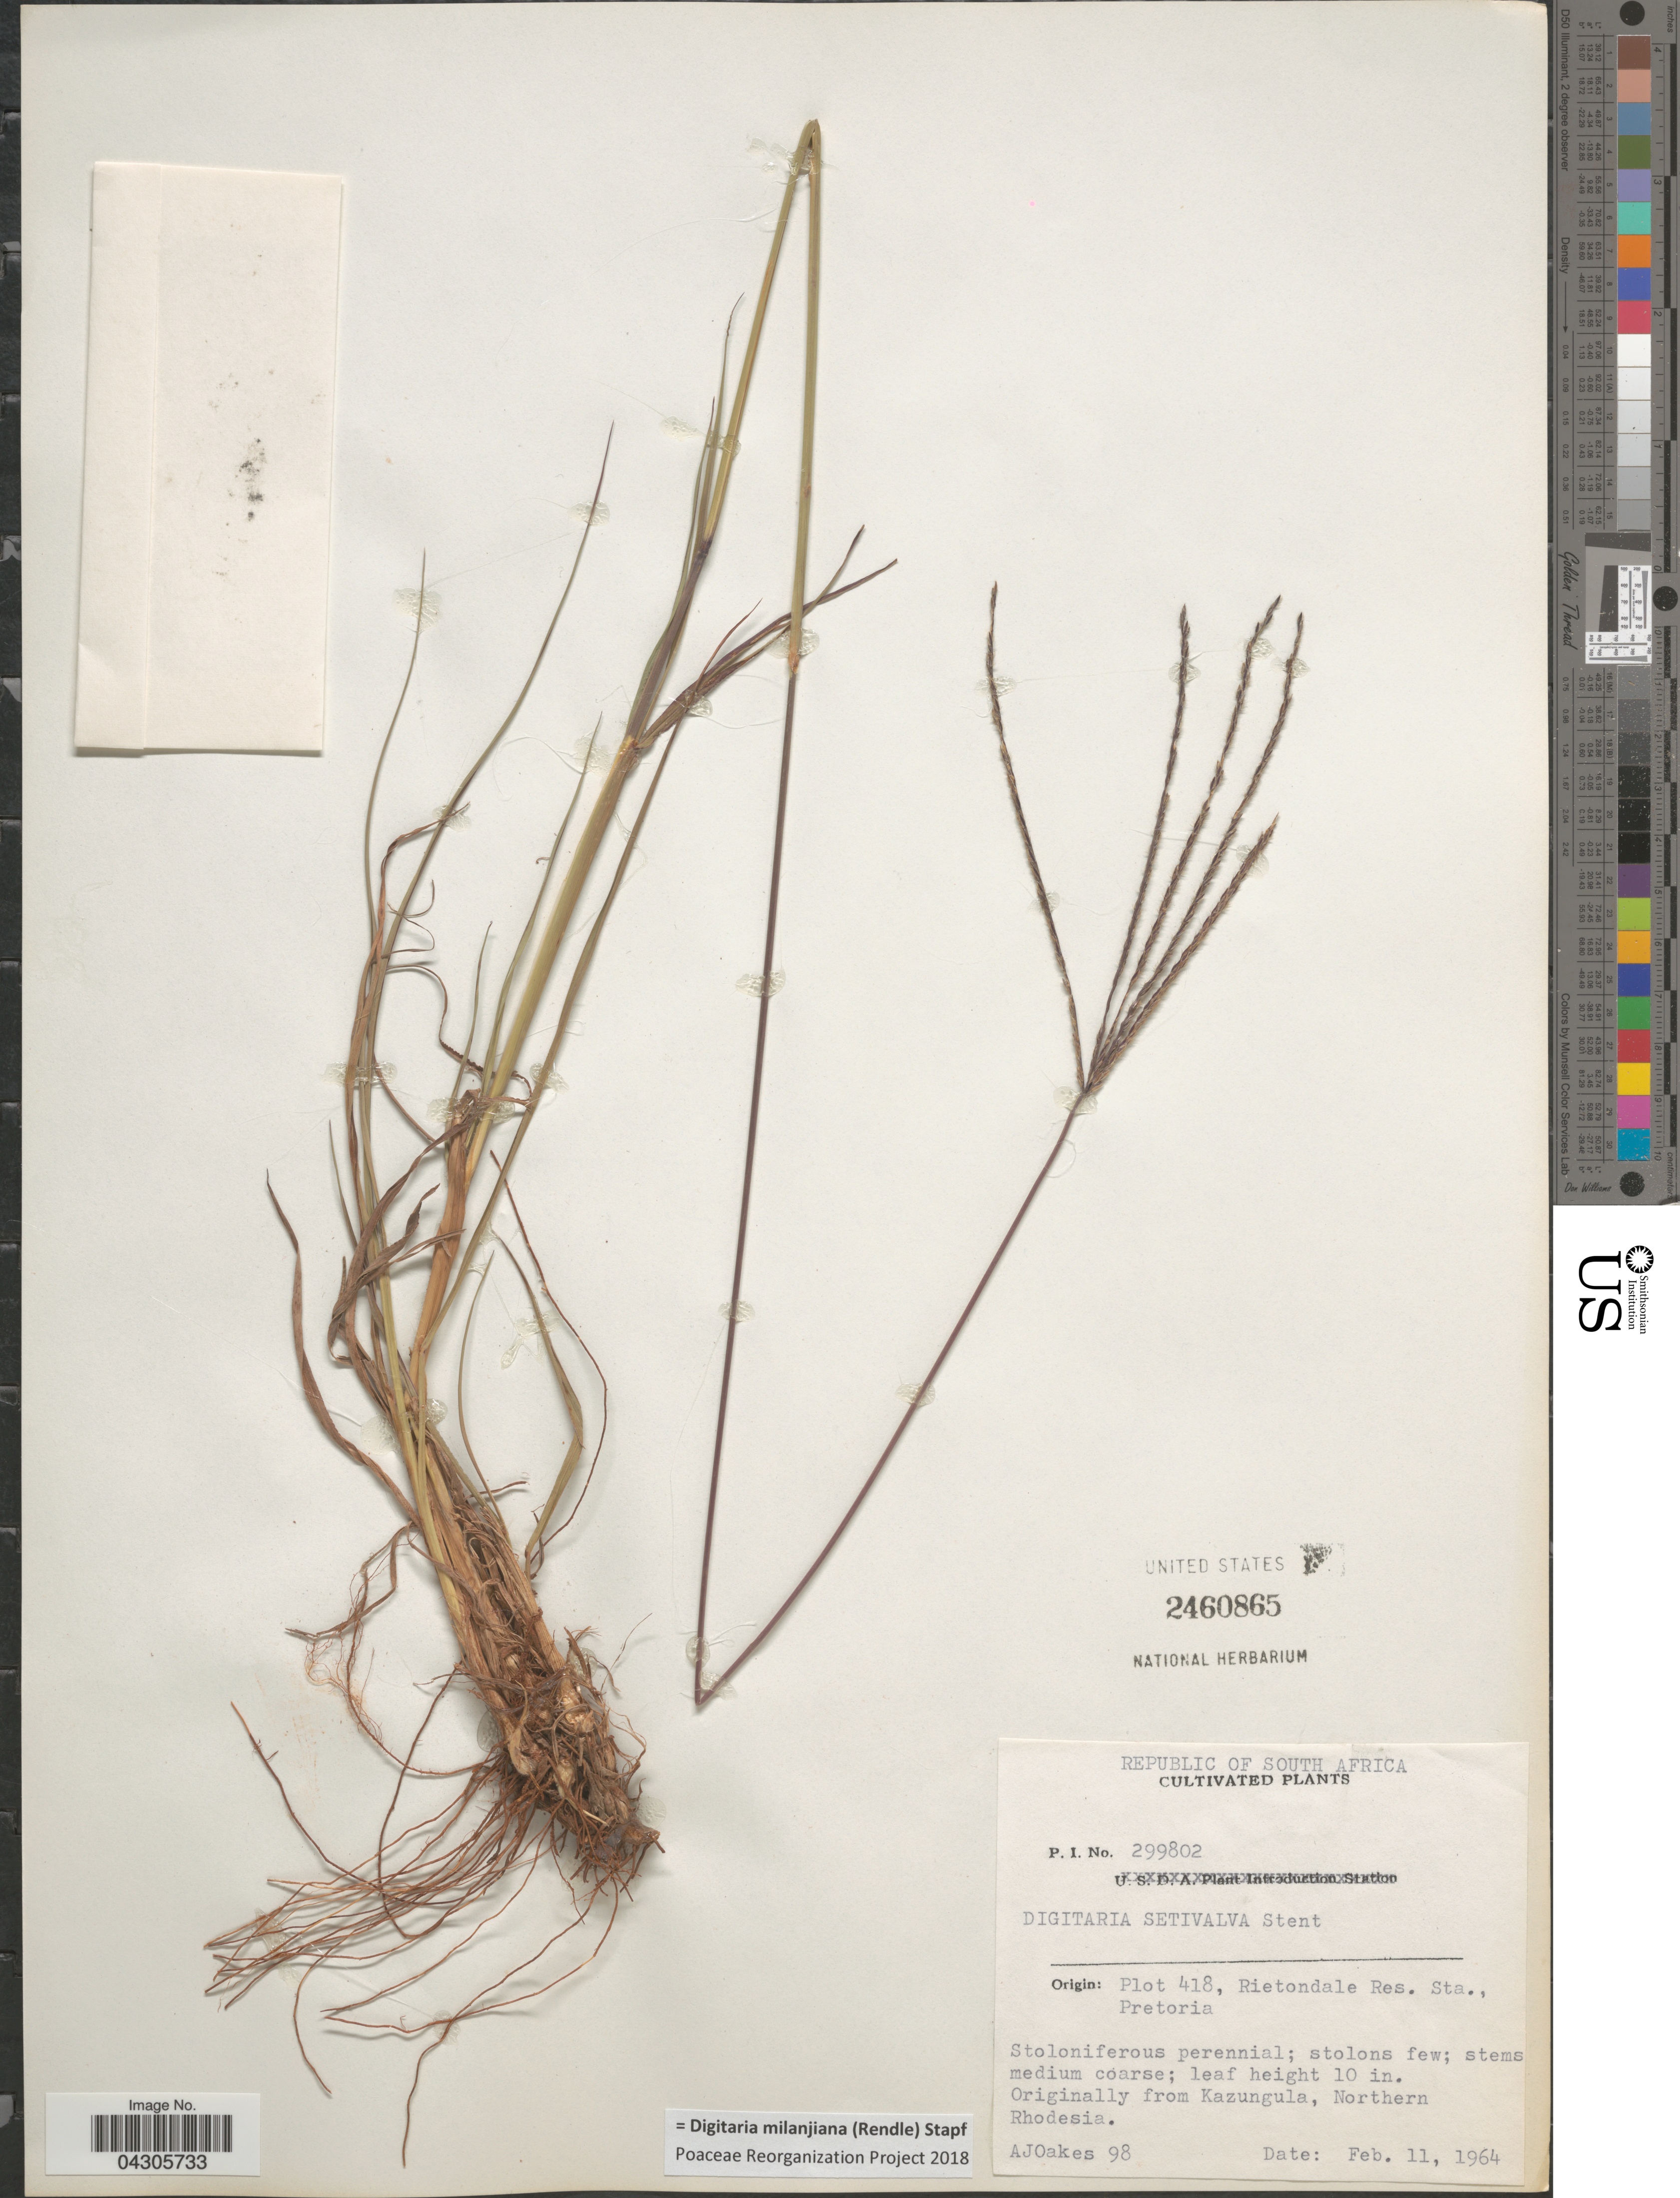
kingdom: Plantae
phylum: Tracheophyta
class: Liliopsida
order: Poales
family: Poaceae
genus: Digitaria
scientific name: Digitaria milanjiana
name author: (Rendle) Stapf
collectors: A. Oakes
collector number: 98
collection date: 1964-02-11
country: South Africa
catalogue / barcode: US 2460865